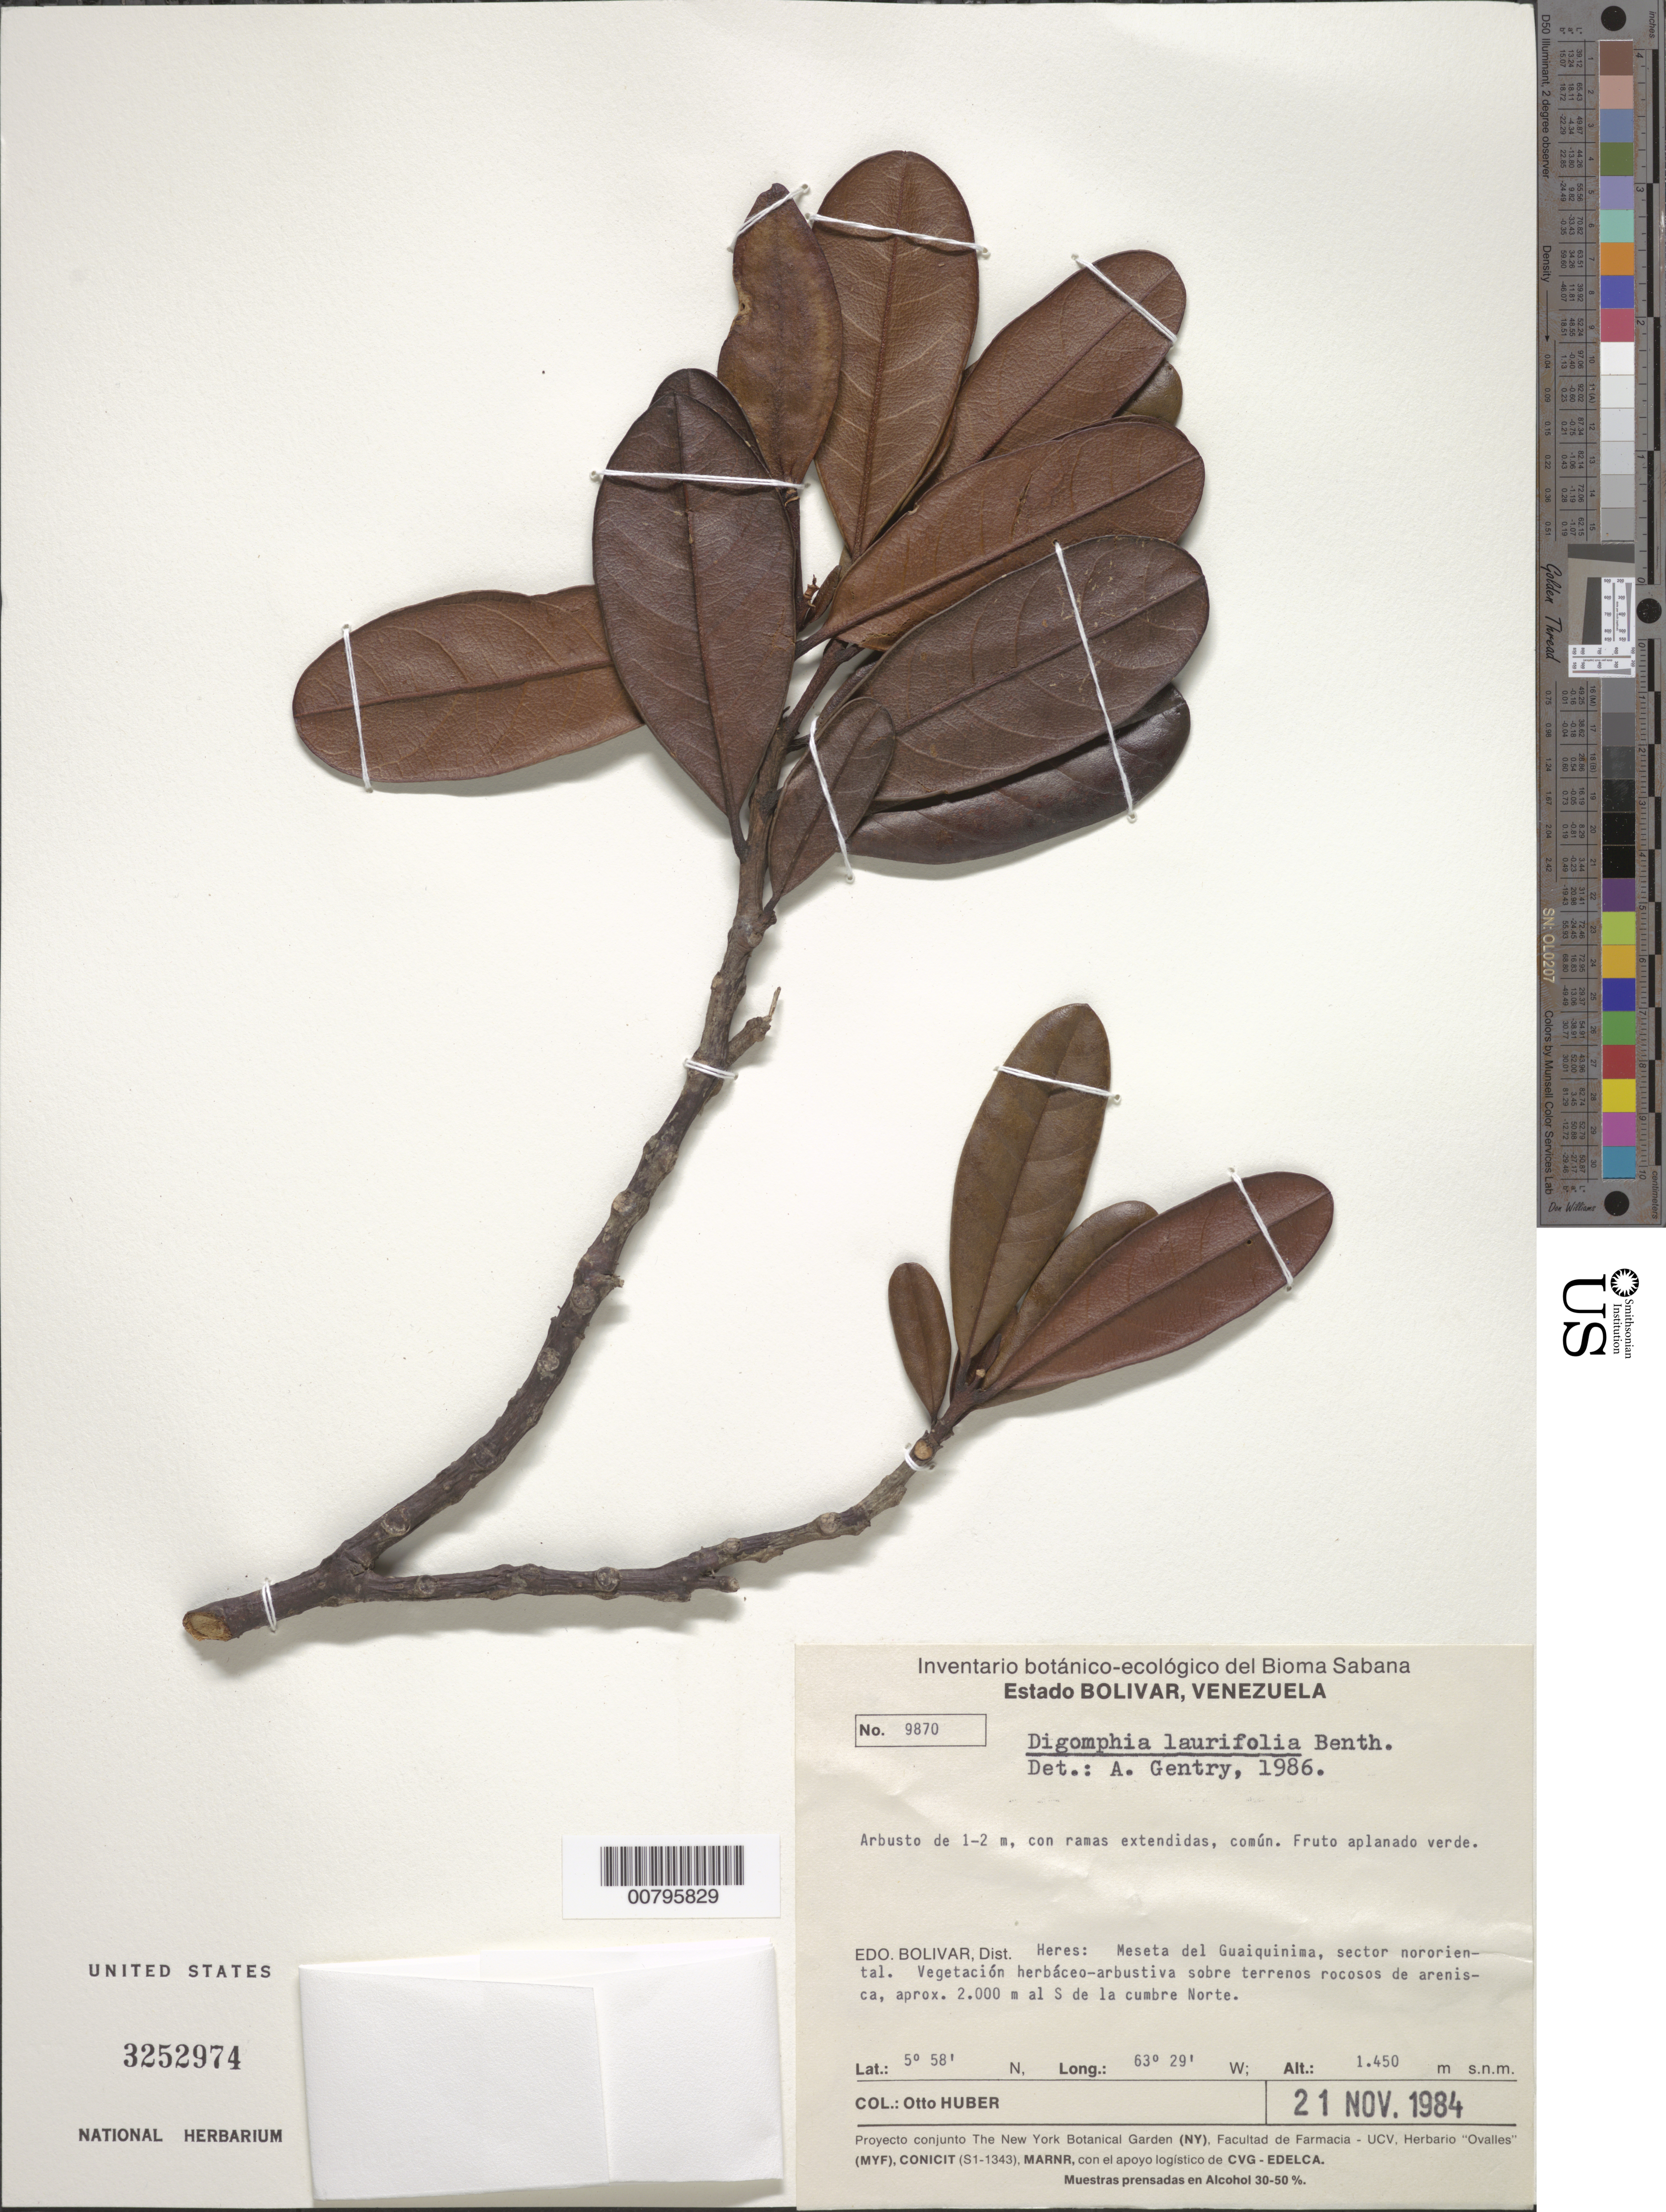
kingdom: Plantae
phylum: Tracheophyta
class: Magnoliopsida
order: Lamiales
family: Bignoniaceae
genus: Digomphia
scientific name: Digomphia laurifolia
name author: Benth.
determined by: Gentry, A. H.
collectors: O. Huber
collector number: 9870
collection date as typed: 21-Nov-84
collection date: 1984-11-21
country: Venezuela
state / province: Bolívar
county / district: Heres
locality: Meseta del Guaiquinima, sector nororiental, aprox. 2000 m al S de la cumbre Norte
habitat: Vegetación herbaceo-arbustiva sobre terrenos rocosos de arenisca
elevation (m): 1450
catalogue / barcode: US 3252974